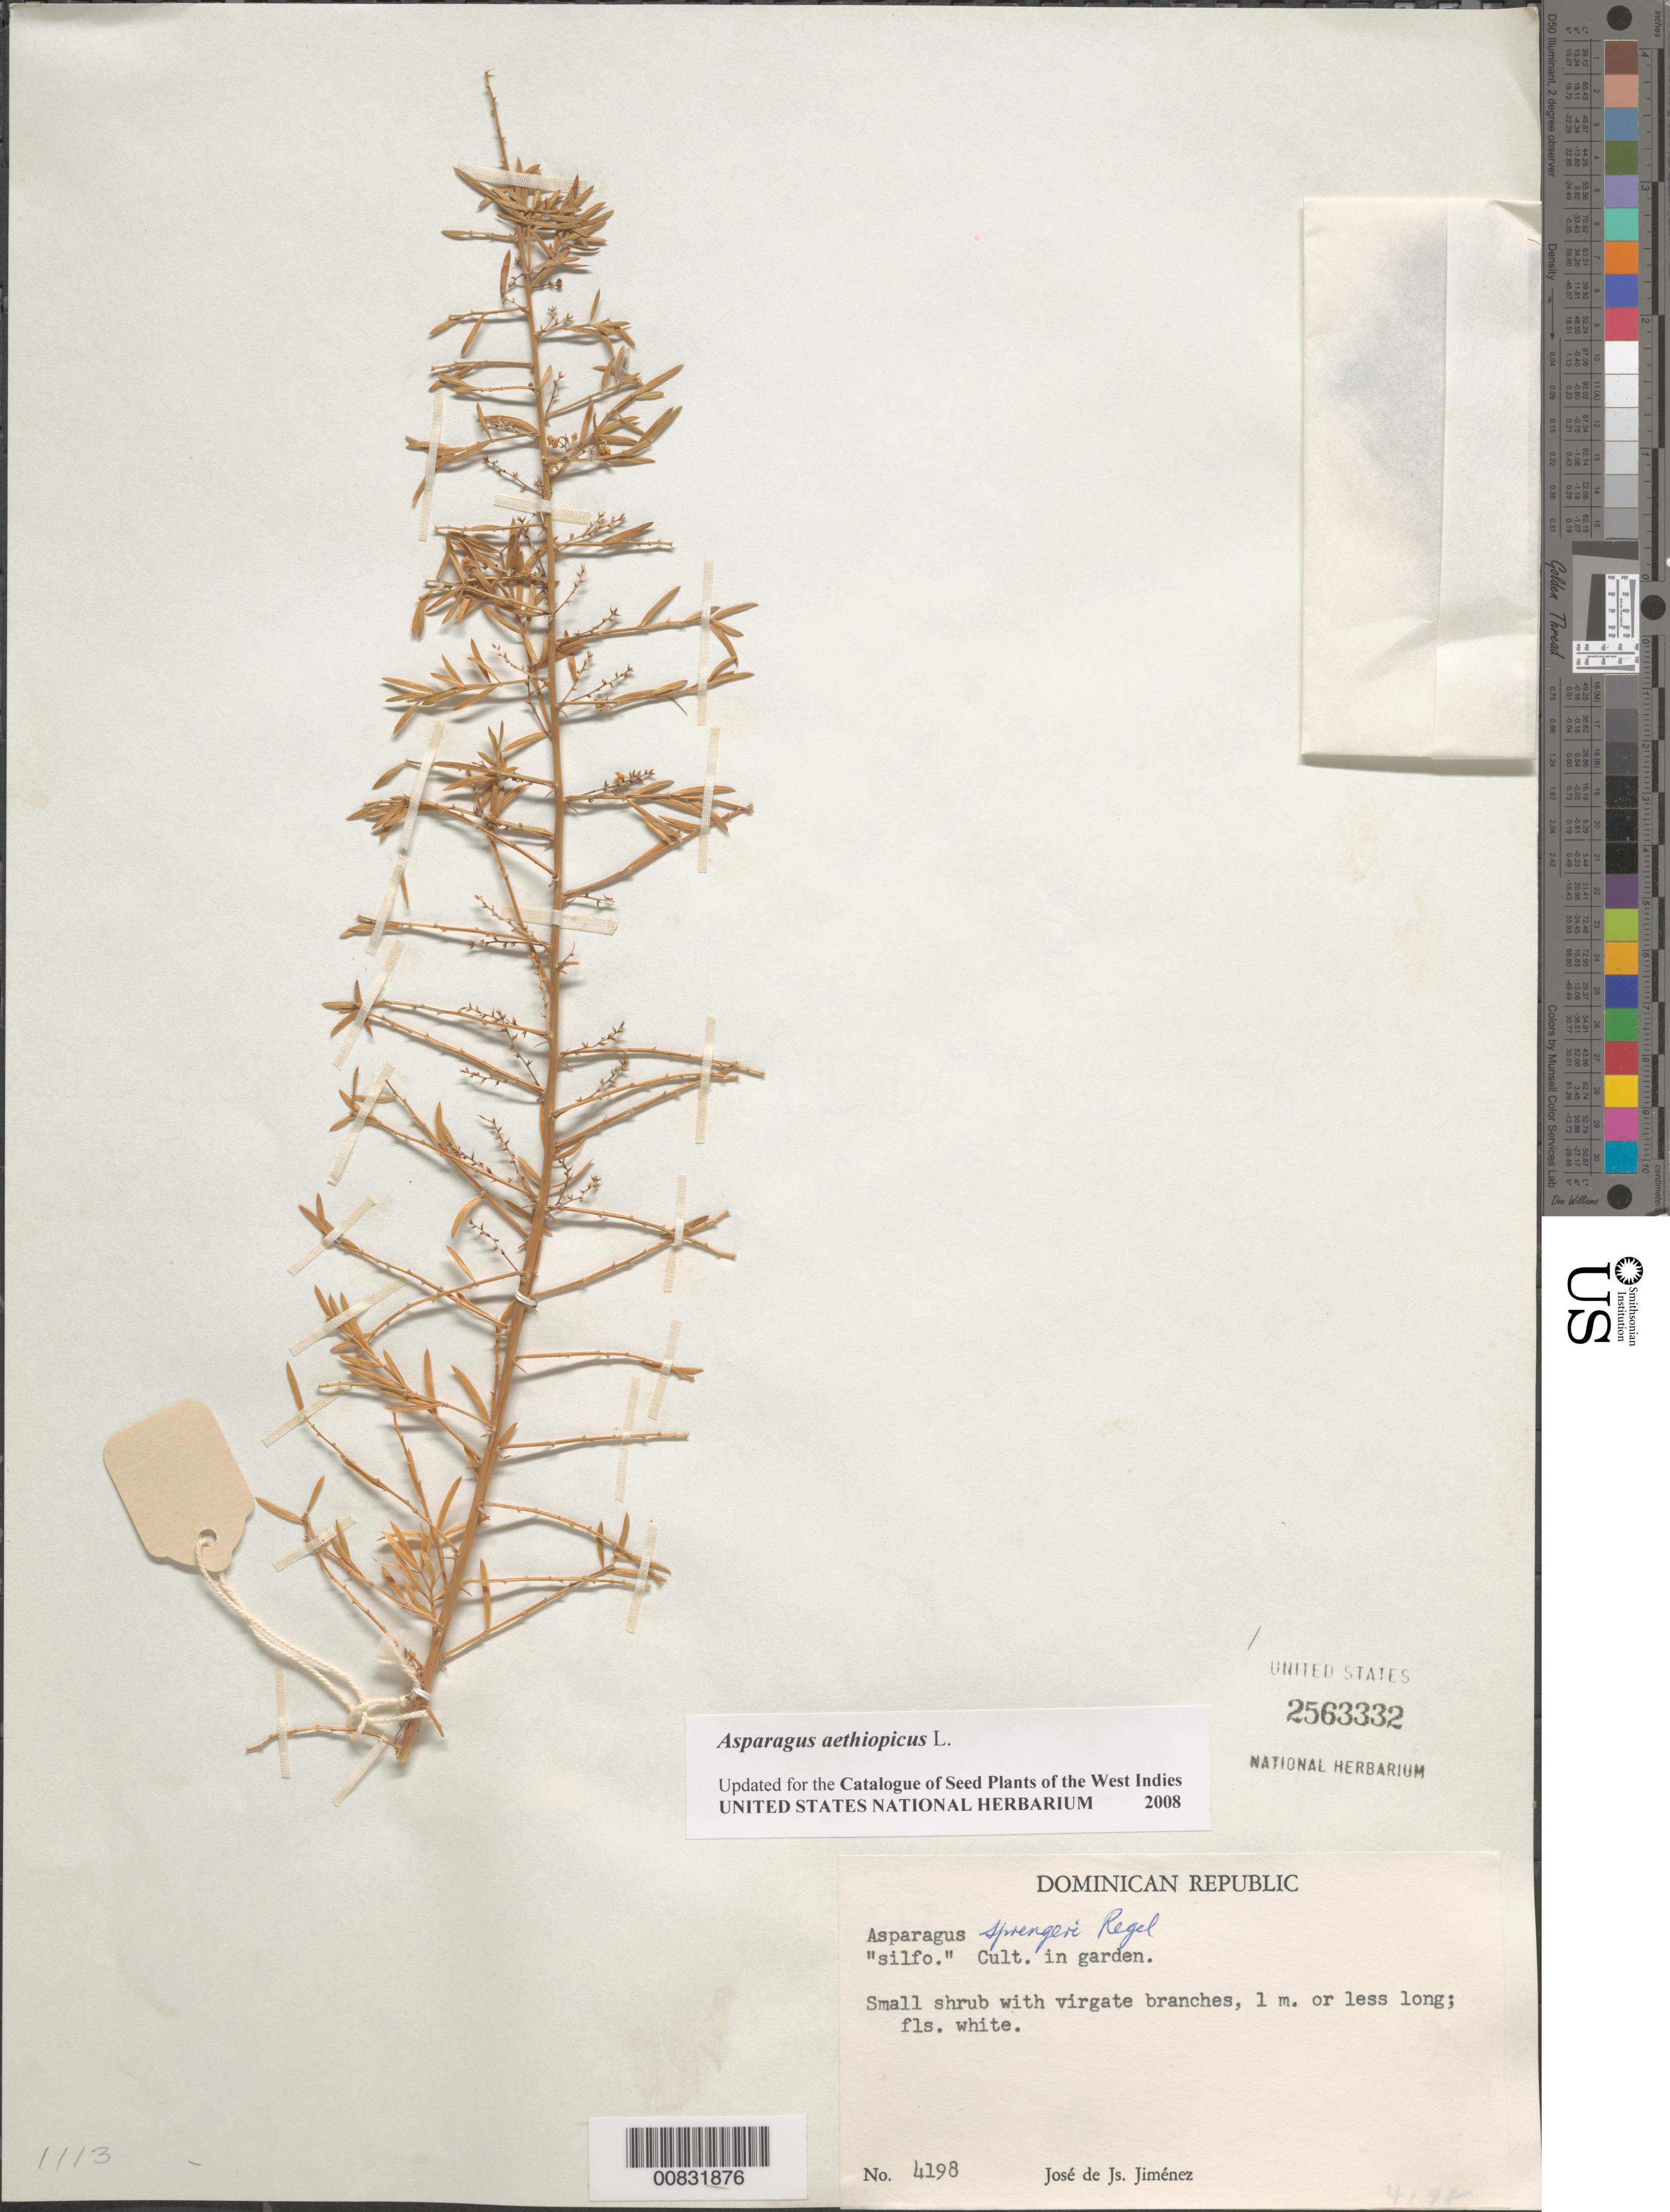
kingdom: Plantae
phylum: Tracheophyta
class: Liliopsida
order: Asparagales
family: Asparagaceae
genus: Asparagus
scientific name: Asparagus aethiopicus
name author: L.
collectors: J. J. Jiménez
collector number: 4198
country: Dominican Republic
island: Hispaniola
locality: Dominican Republic.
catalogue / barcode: US 2563332